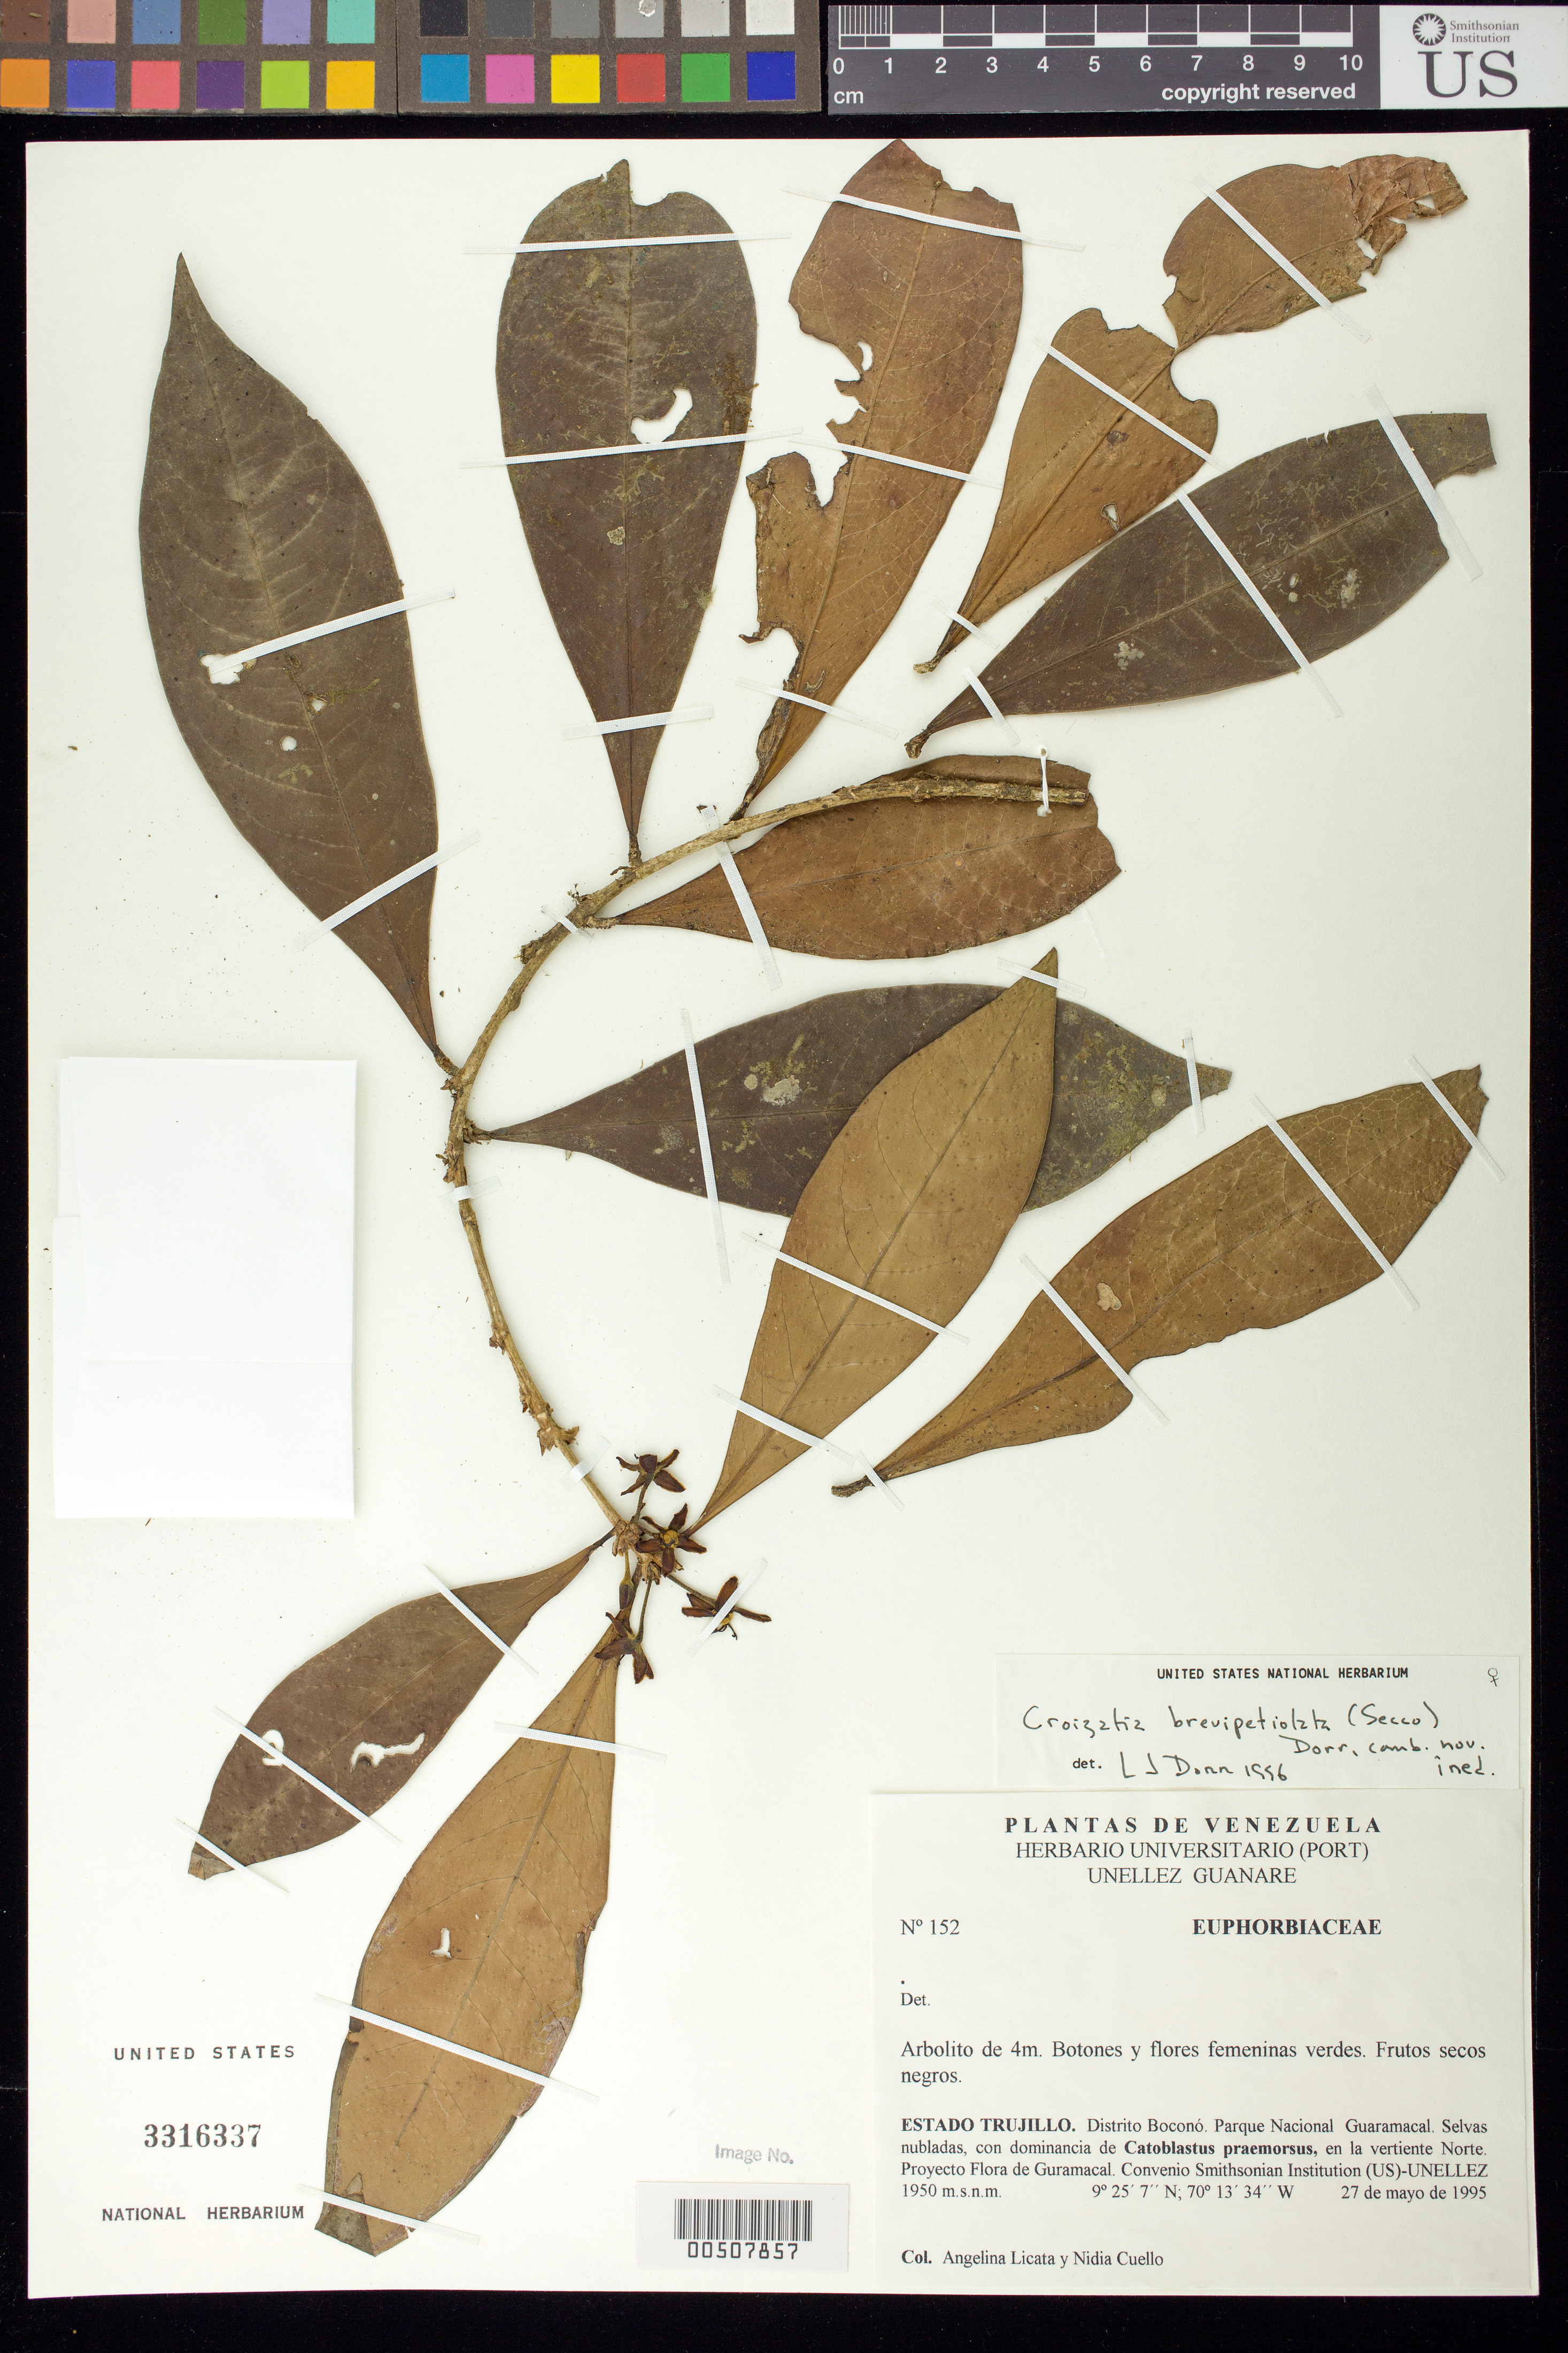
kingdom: Plantae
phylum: Tracheophyta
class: Magnoliopsida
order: Malpighiales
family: Phyllanthaceae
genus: Croizatia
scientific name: Croizatia brevipetiolata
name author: (Secco) Dorr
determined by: Dorr, L. J., (BOT), Smithsonian Institution - National Museum of Natural History (UNITED STATES)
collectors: A. Licata & N. L. Cuello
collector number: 152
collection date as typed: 27 May 1995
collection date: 1995-05-27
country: Venezuela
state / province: Trujillo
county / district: Boconó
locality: Parque Nacional Guaramacal, vertiente N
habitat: Selvas nubladas, con dominancia de Cataoblastus praemorsus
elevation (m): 1950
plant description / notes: DAV, F, PORT, US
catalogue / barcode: US 3316337